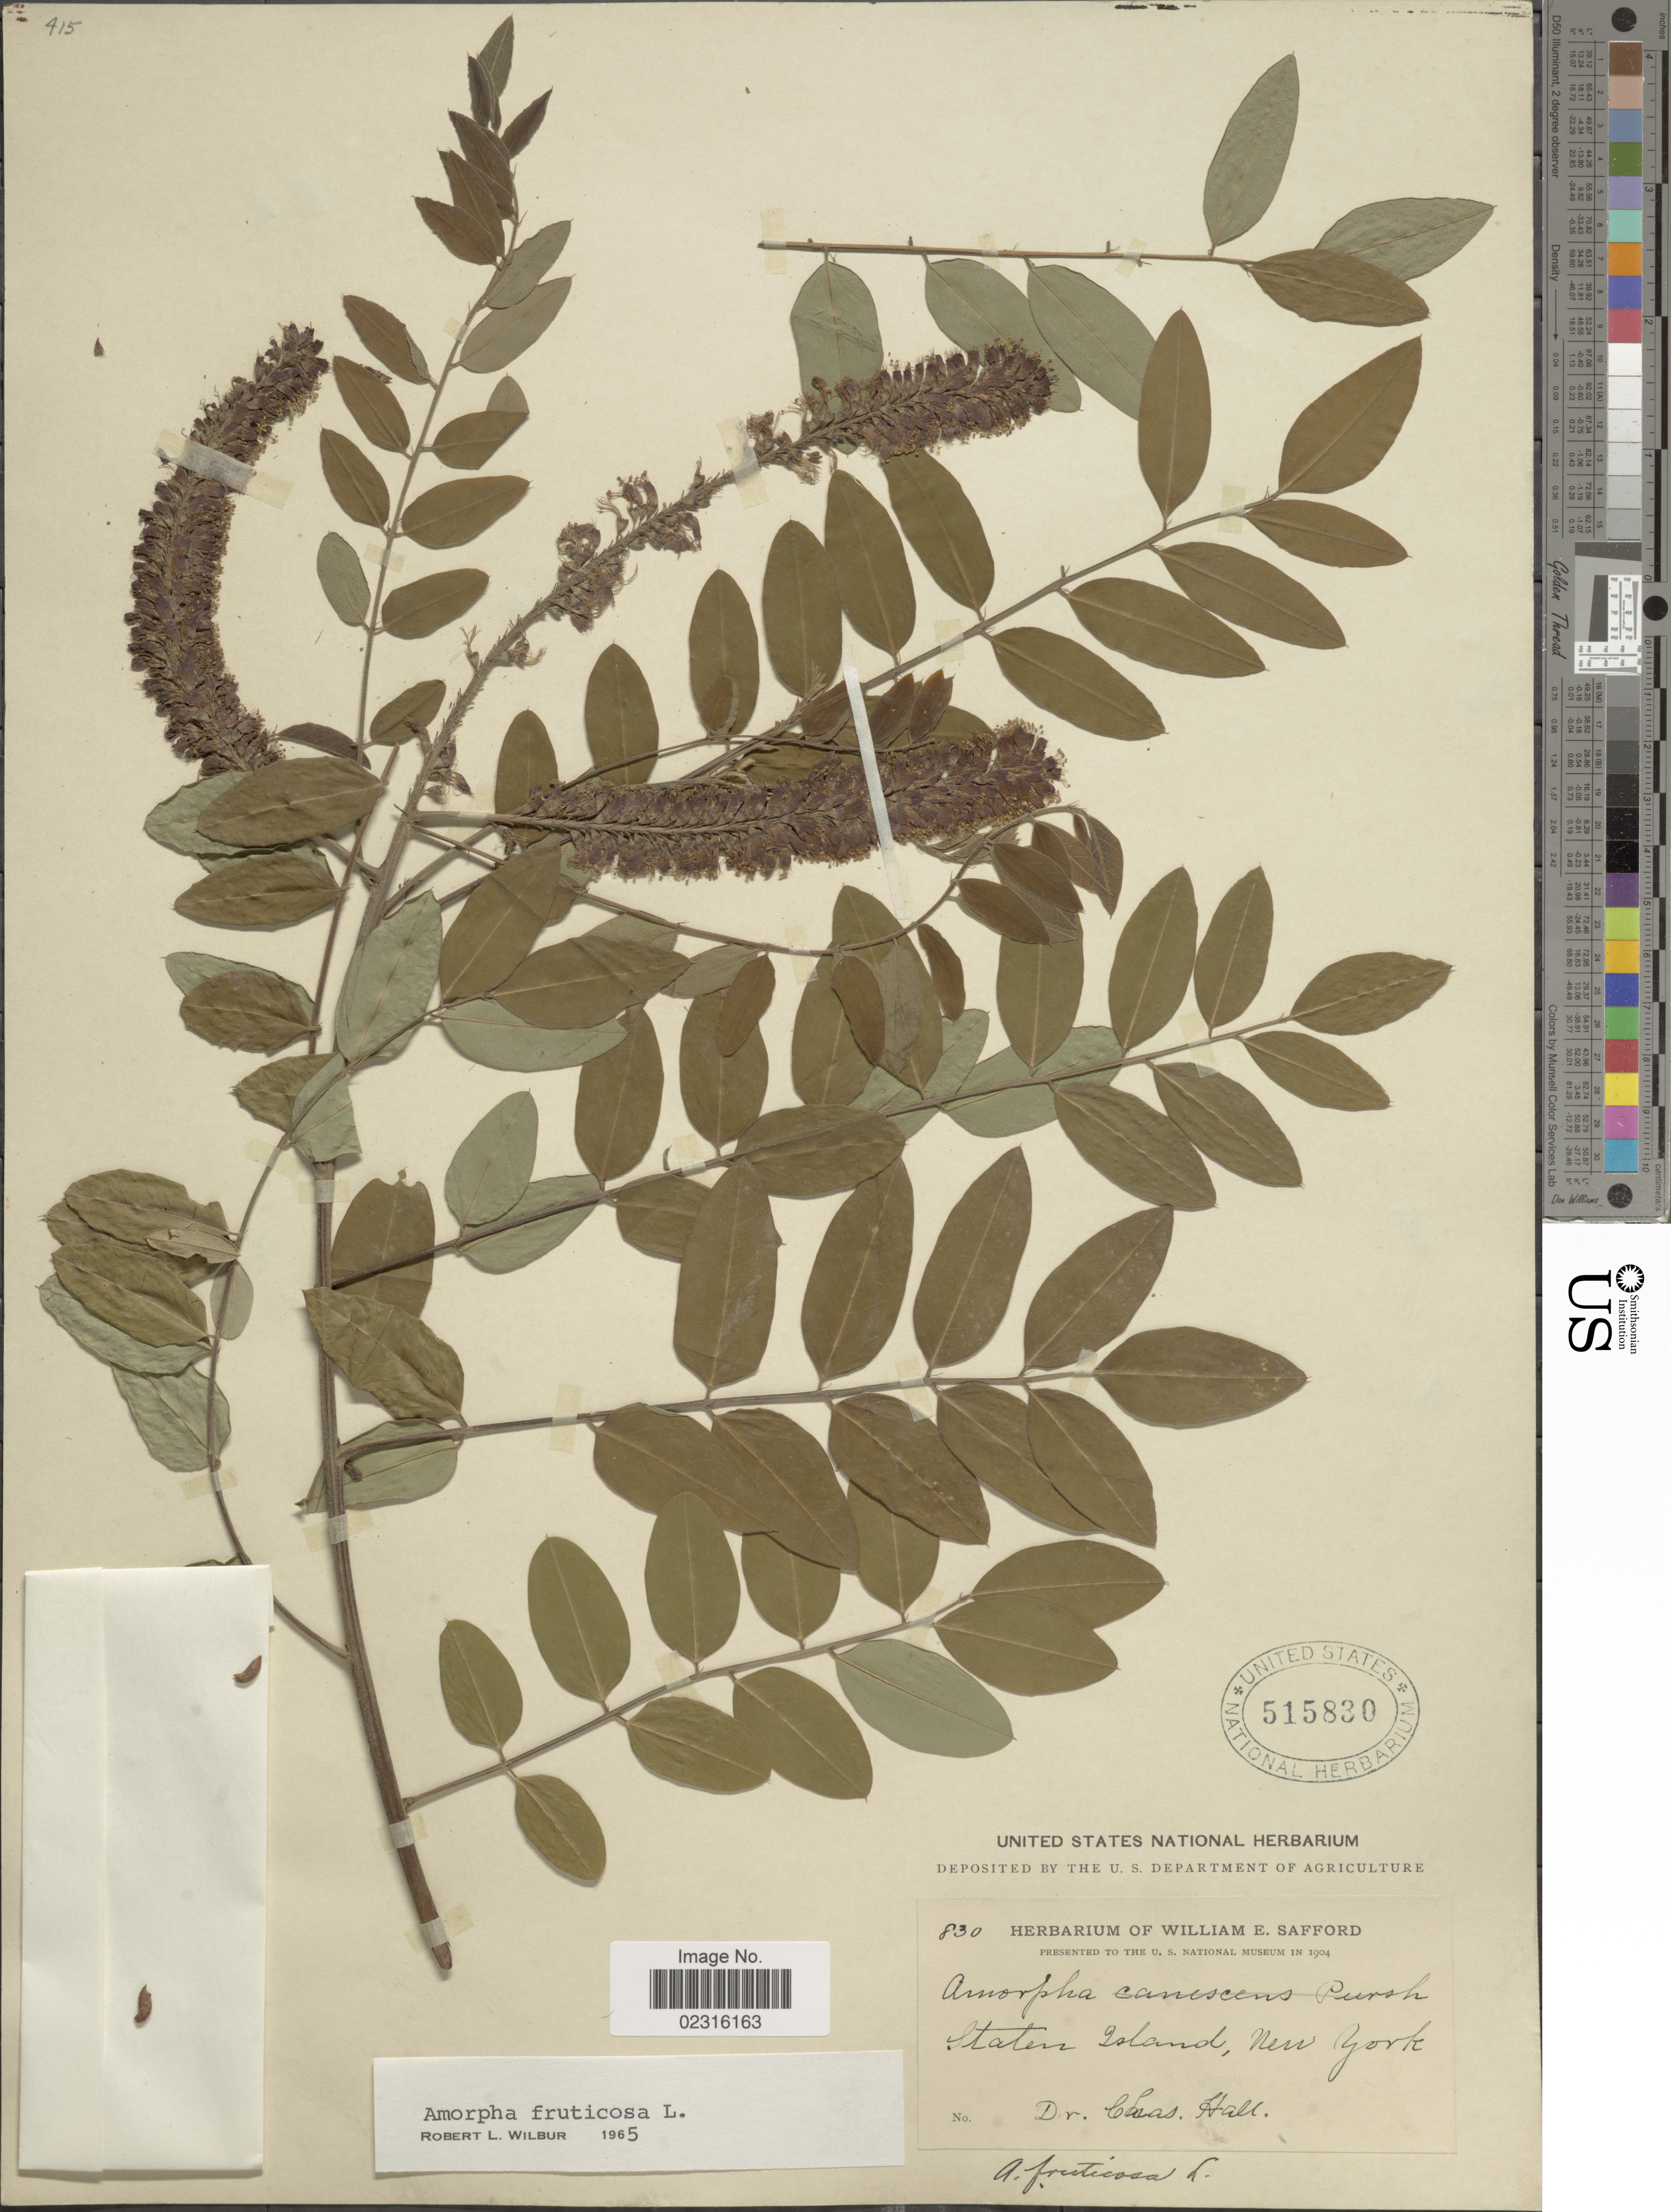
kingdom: Plantae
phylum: Tracheophyta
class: Magnoliopsida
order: Fabales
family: Fabaceae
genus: Amorpha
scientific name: Amorpha fruticosa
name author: L.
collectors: C. Hall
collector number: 830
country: United States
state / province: New York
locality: Staten Island.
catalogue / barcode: US 515830